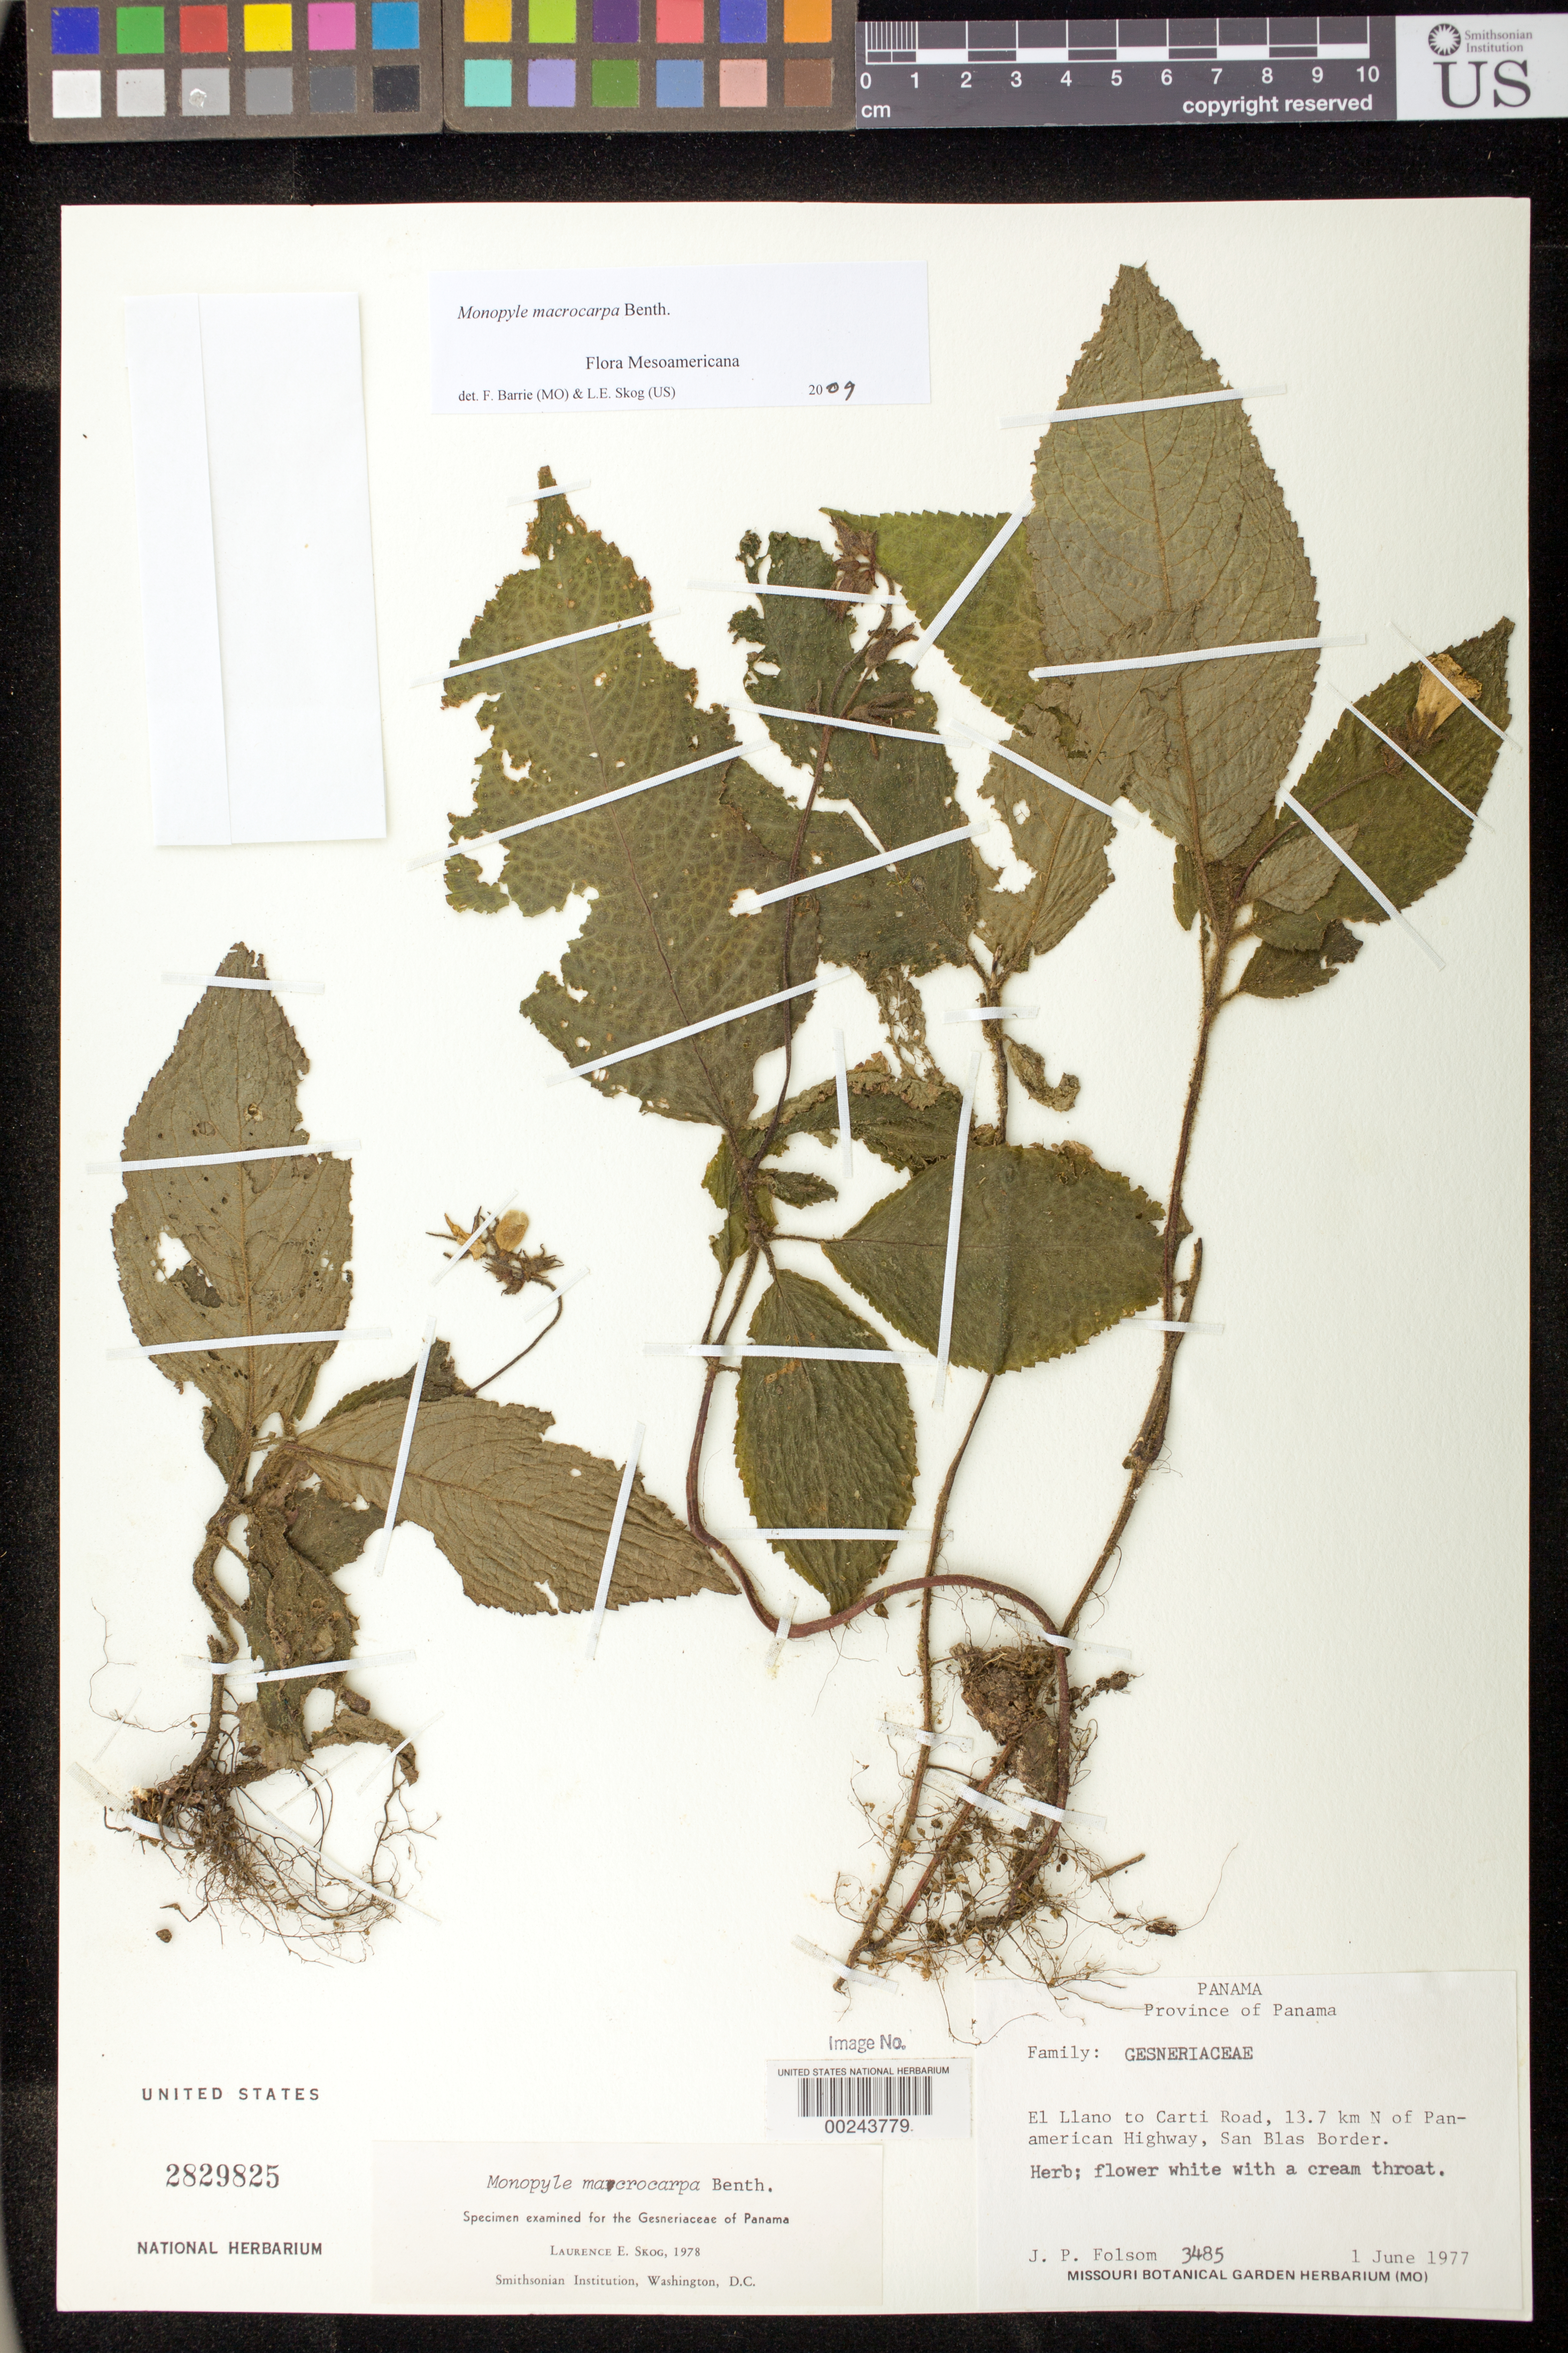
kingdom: Plantae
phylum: Tracheophyta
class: Magnoliopsida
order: Lamiales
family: Gesneriaceae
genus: Monopyle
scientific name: Monopyle macrocarpa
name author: Benth.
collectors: J. P. Folsom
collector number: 3485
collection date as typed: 01 Jun 1977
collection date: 1977-06-01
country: Panama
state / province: Panamá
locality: El Llano to Carti road, 13.7 km N of Pan-American hwy, San Blas border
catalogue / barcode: US 2829825